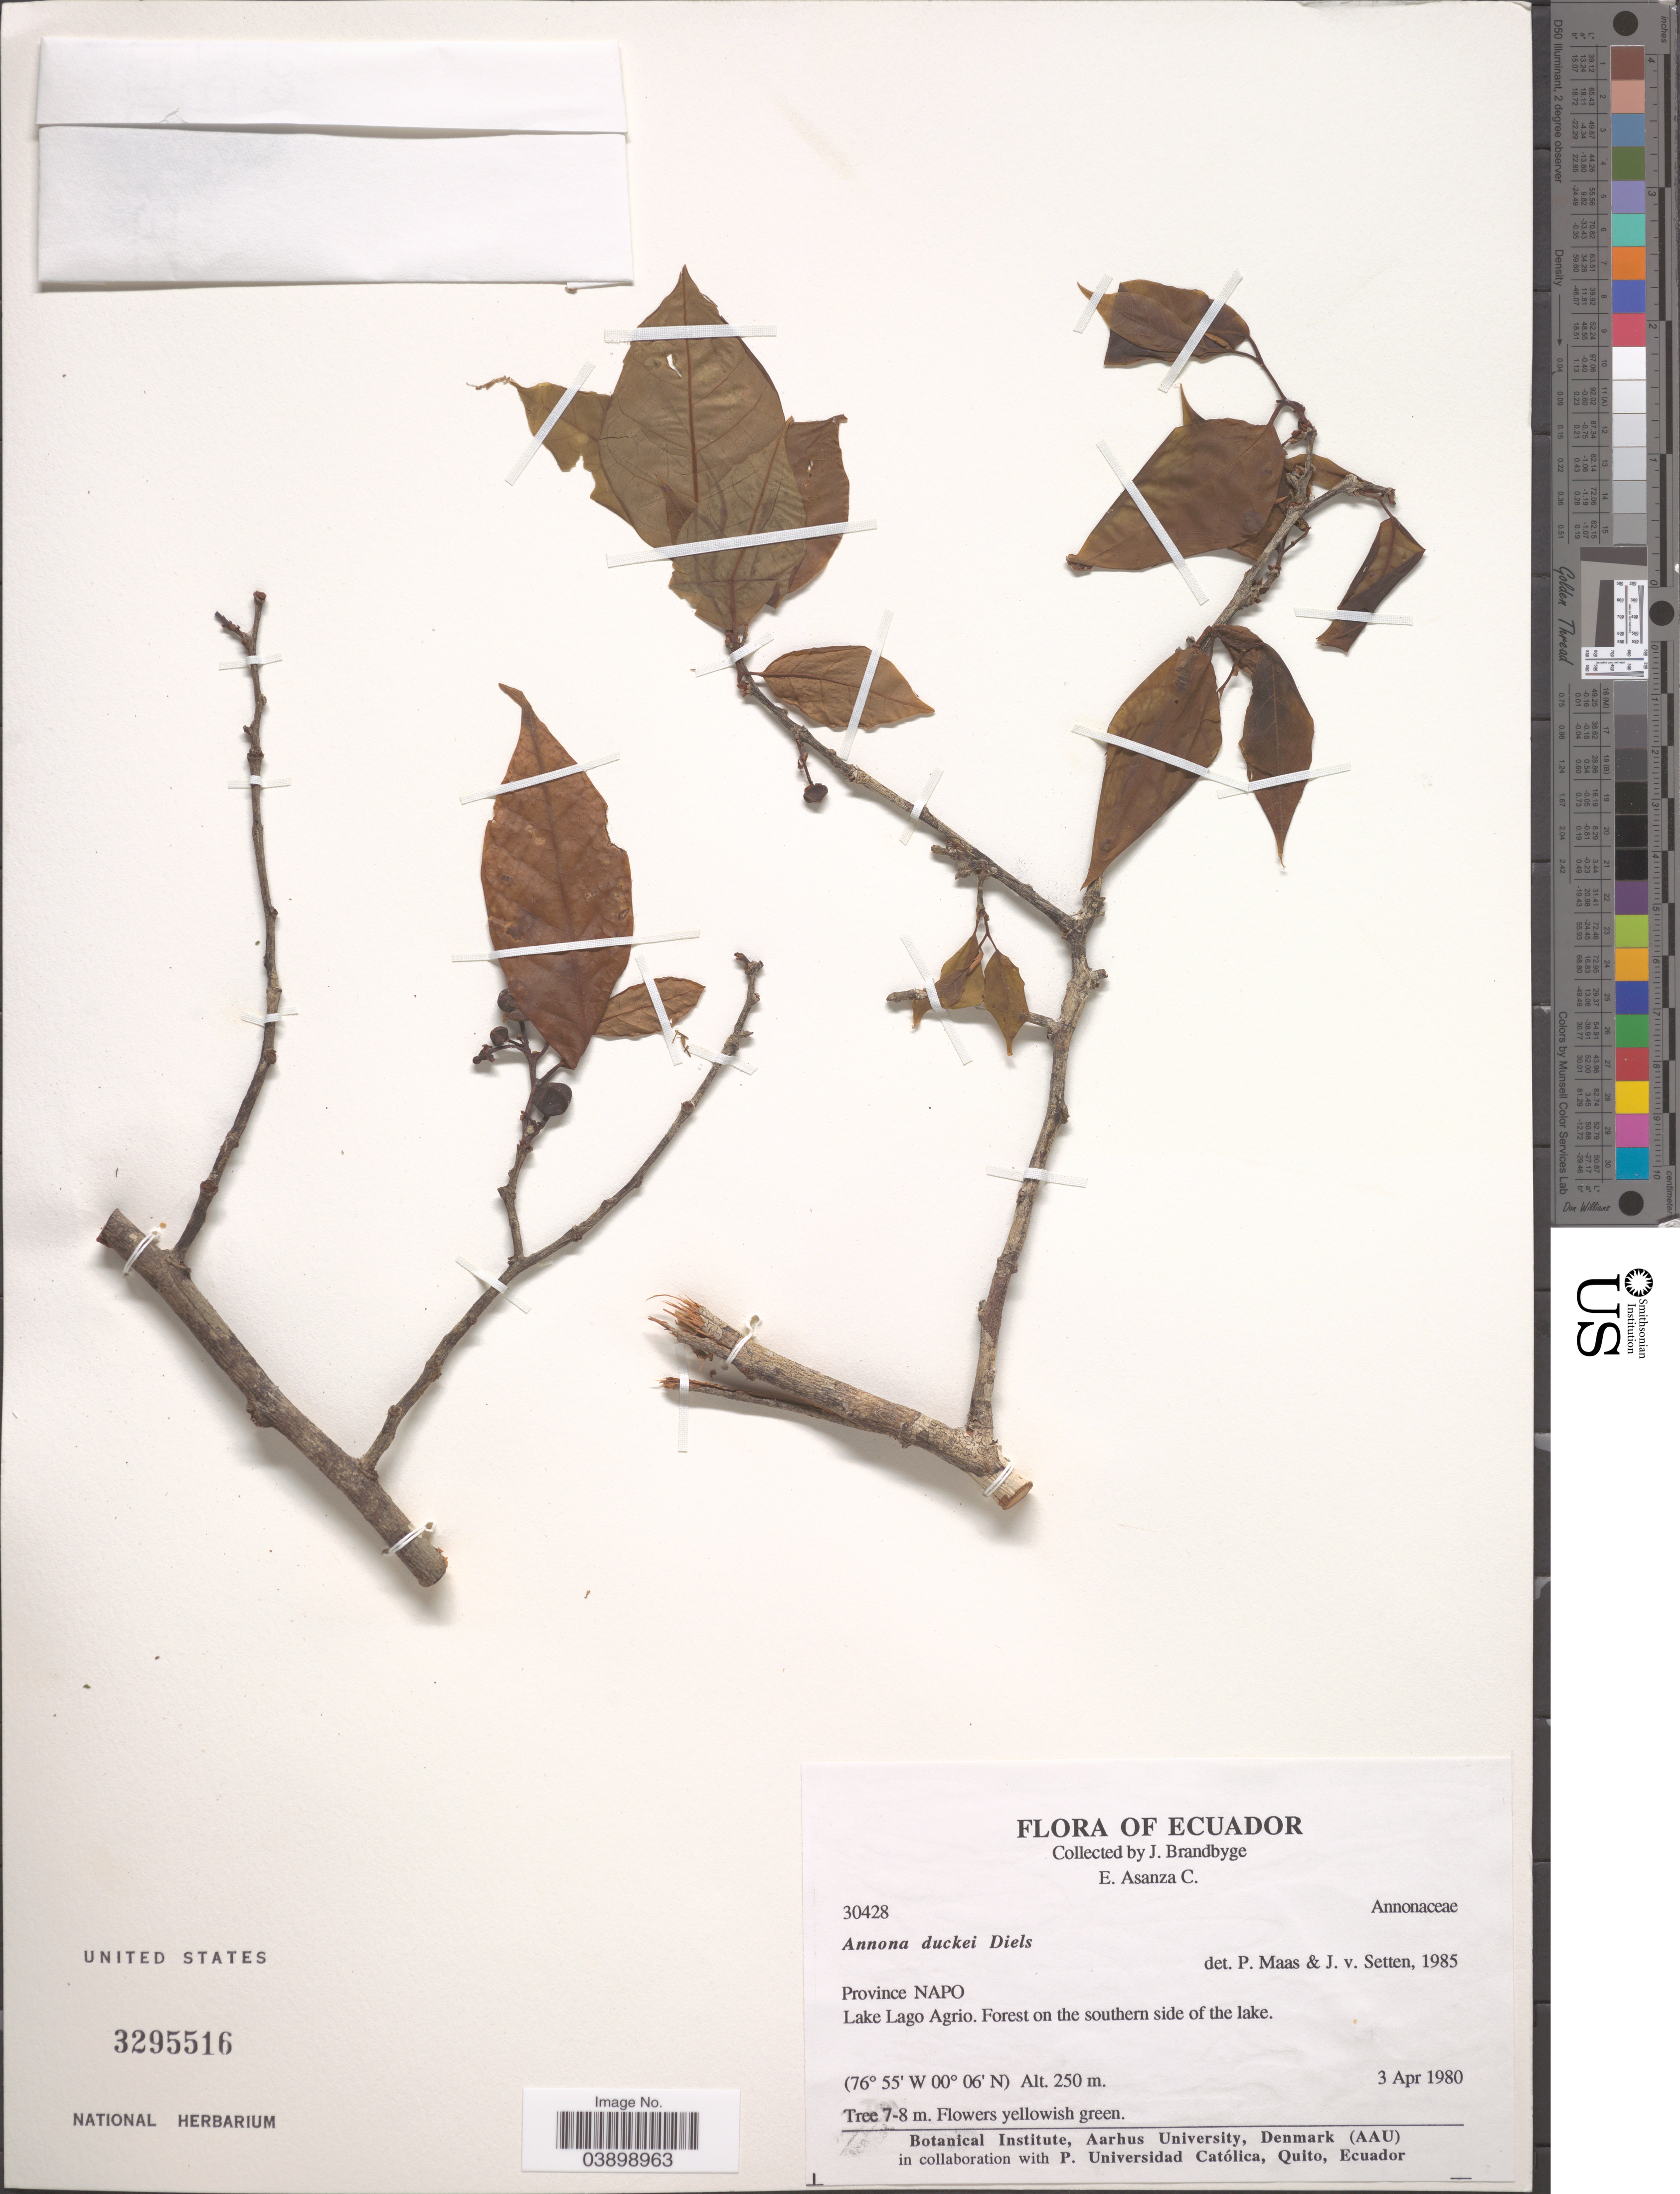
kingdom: Plantae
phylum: Tracheophyta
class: Magnoliopsida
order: Magnoliales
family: Annonaceae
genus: Annona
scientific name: Annona duckei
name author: Diels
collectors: J. Brandbyge & E. Asanza C.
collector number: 30428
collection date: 1980-04-03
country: Ecuador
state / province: Napo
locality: Lake Lago Agrio. On the southern side of the lake.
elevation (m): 250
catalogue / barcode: US 3295516